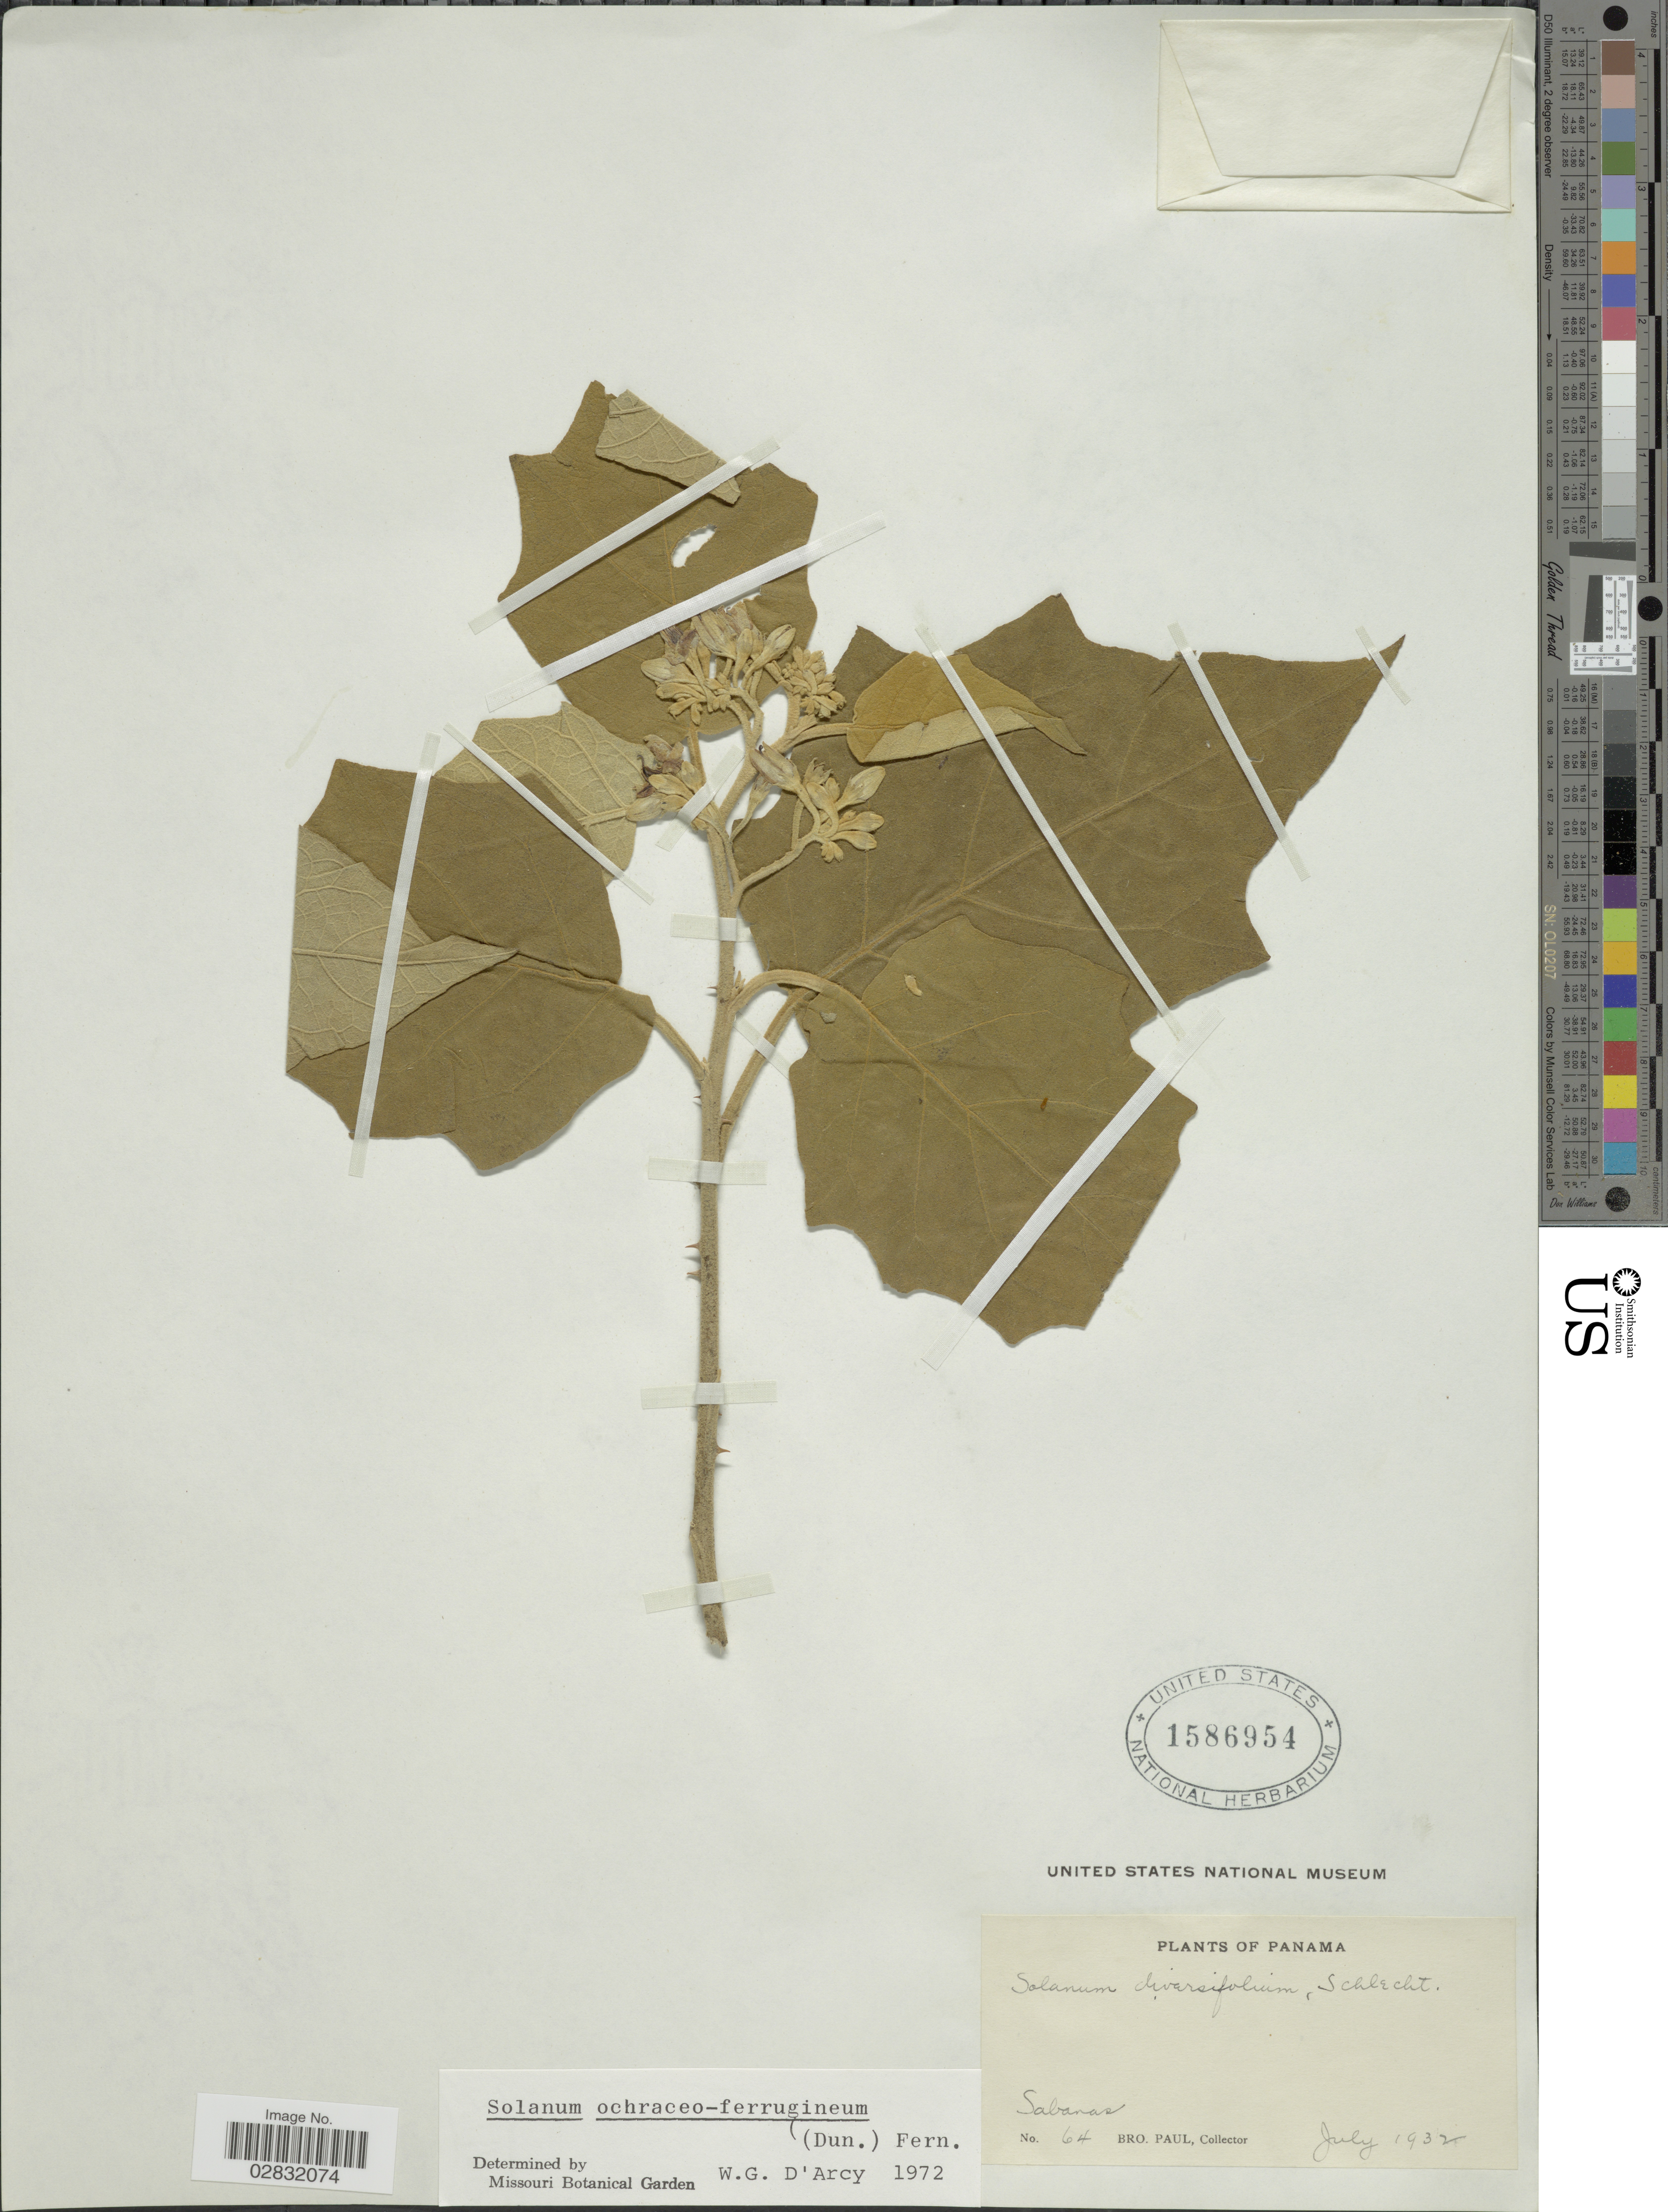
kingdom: Plantae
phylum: Tracheophyta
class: Magnoliopsida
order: Solanales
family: Solanaceae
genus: Solanum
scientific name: Solanum ochraceo-ferrugineum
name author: (Dunal) Fernald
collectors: B. Paul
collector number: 64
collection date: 1932-07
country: Panama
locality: Sabanas.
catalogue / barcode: US 1586954